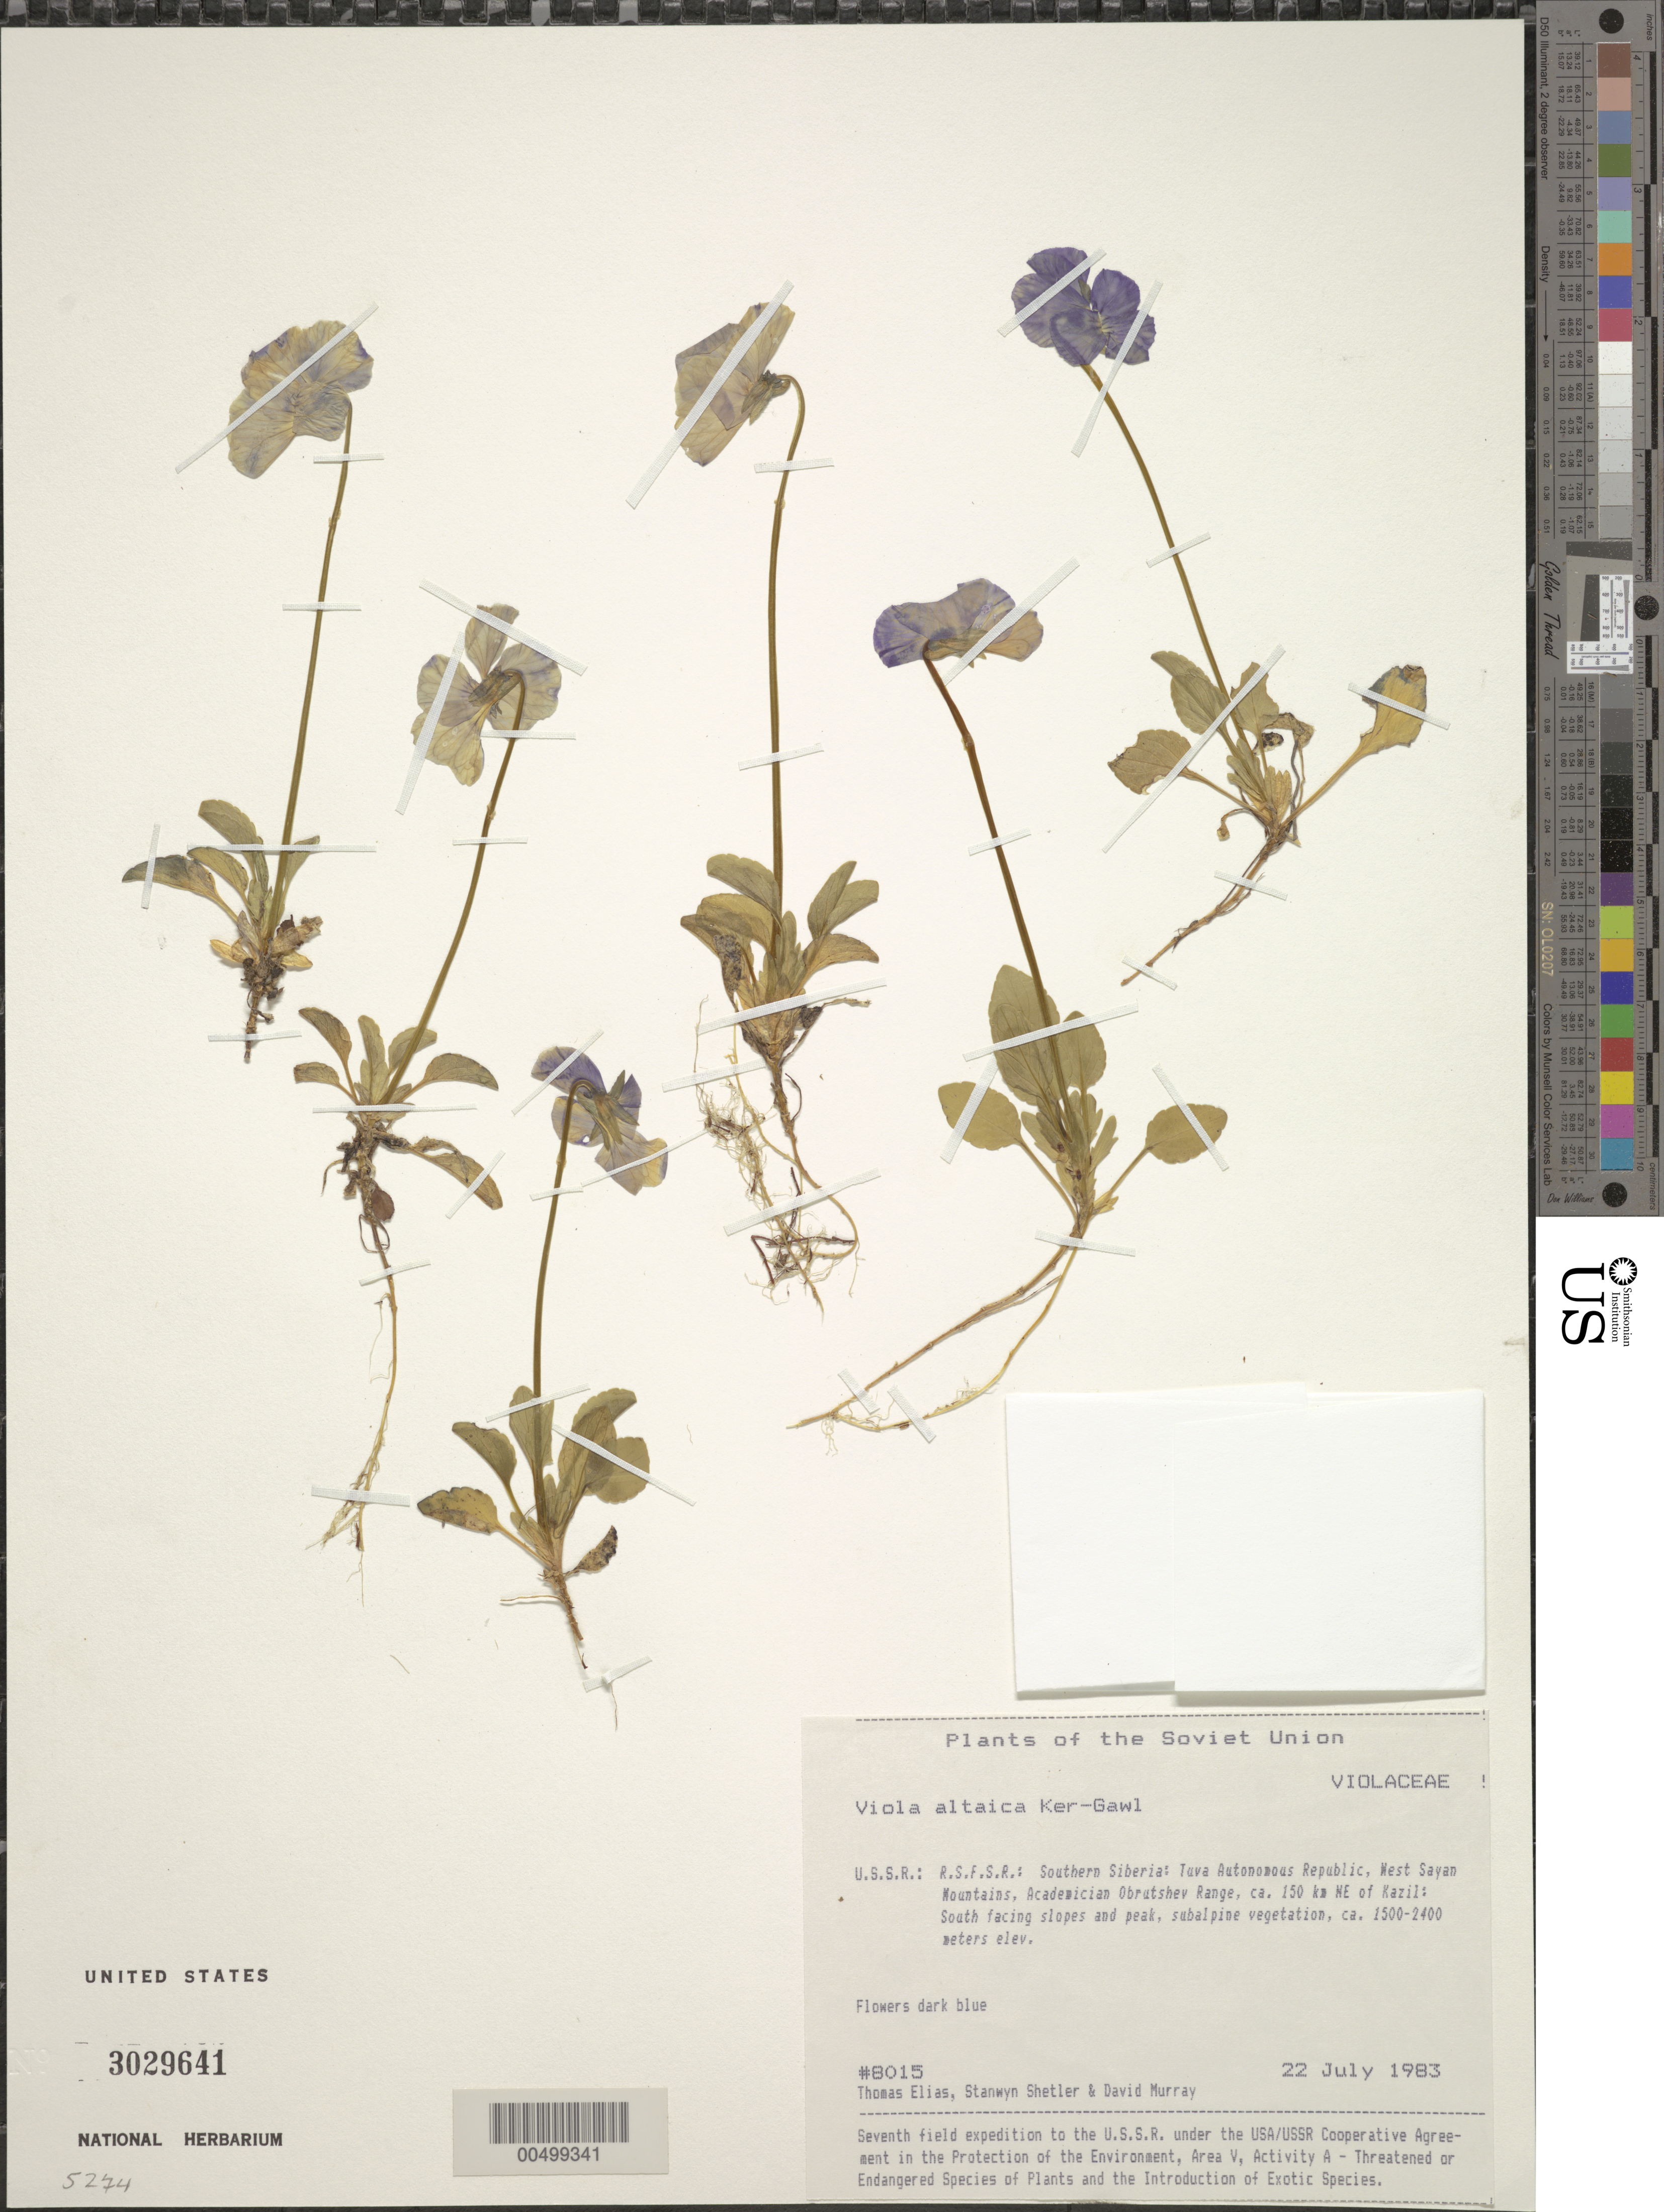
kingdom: Plantae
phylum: Tracheophyta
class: Magnoliopsida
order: Malpighiales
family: Violaceae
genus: Viola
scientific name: Viola altaica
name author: Ker Gawl.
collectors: T. Elias, S. Shetler & D. F. Murray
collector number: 8015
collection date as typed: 22 Jul 1983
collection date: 1983-07-22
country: Russian Federation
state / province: Tuva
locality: West Sayan Mountains, Academician Obrutshev Range, ca. 150 km NE of Kazil [Kyzyl]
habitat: south-facing slopes and peak, subalpine vegetation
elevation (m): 1500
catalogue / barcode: US 3029641